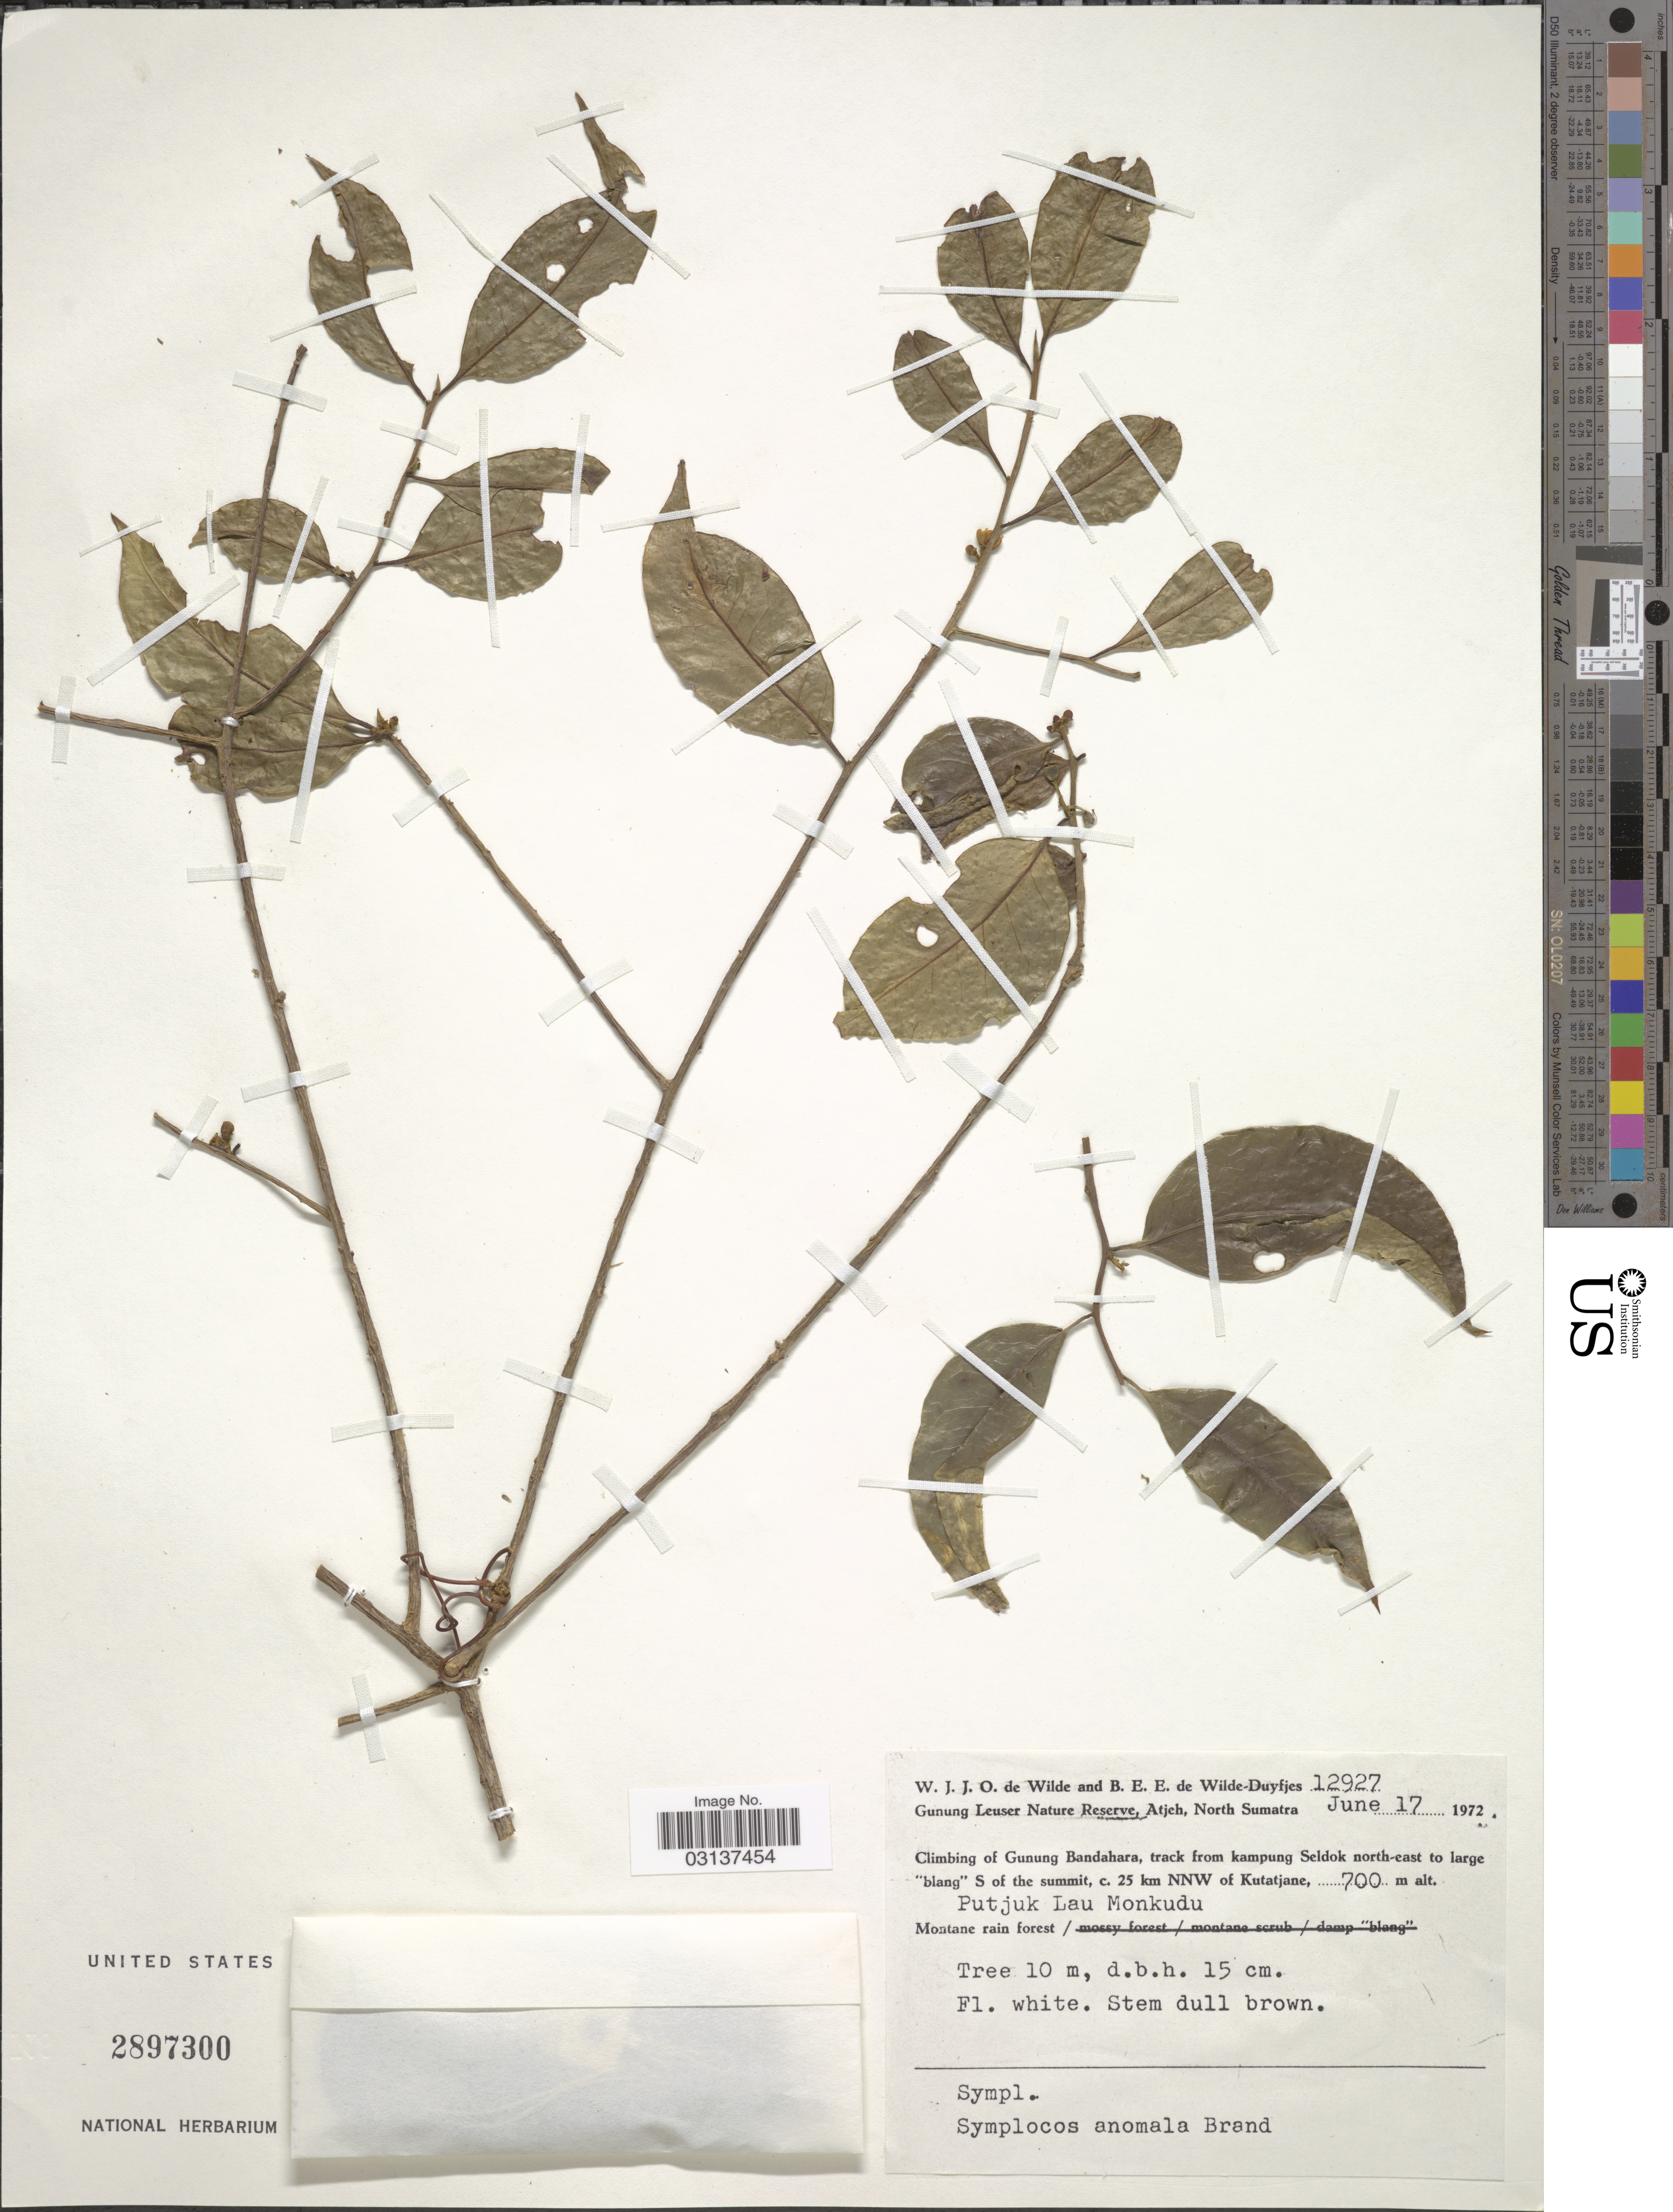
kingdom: Plantae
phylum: Tracheophyta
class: Magnoliopsida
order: Ericales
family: Symplocaceae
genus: Symplocos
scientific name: Symplocos anomala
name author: Brand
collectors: W. J. de Wilde & B. E. de Wilde-Duyfjes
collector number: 12927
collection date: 1972-06-17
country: Indonesia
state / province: Sumatra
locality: Gunung Leuser Nature Reserve, Atjeh, North Sumatra. Climbing of Gunung Bandahara, track from kampung Seldok north-east to large "blang" S of the summit, c. 25 km NNW of Kutatjane, Putjuk Lau Monkudu.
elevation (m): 700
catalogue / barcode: US 2897300